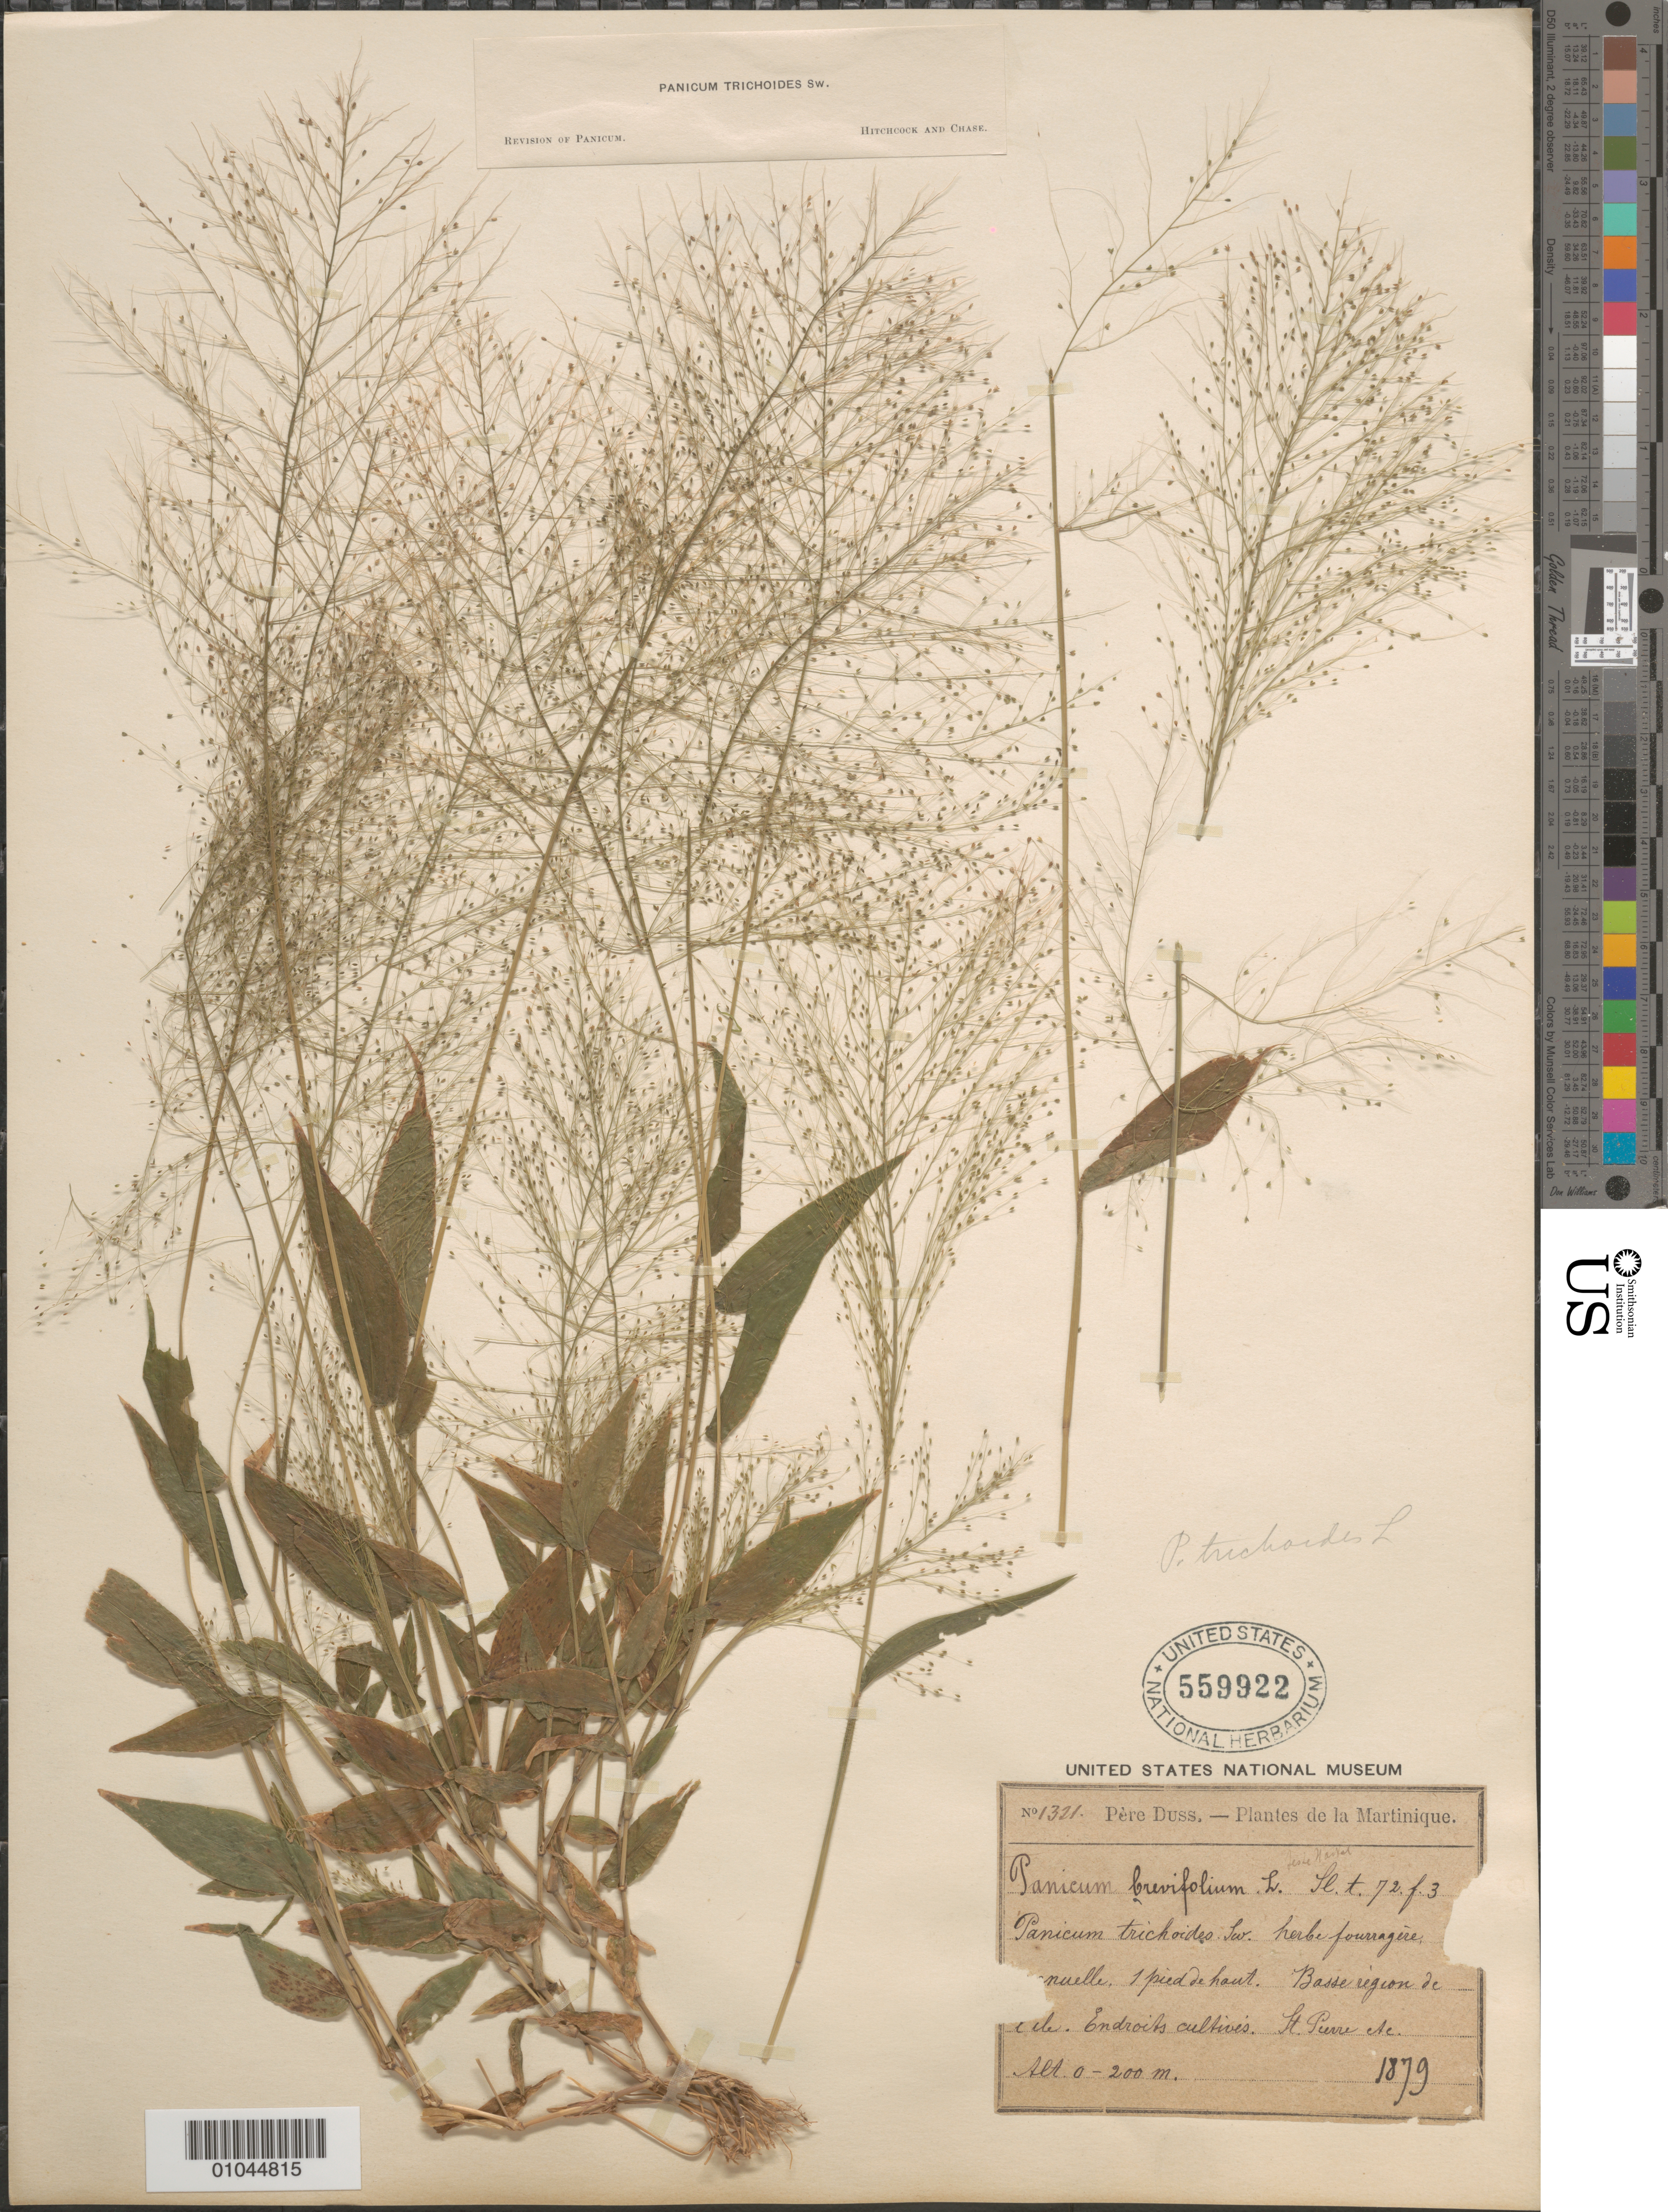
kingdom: Plantae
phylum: Tracheophyta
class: Liliopsida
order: Poales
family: Poaceae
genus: Panicum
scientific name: Panicum trichoides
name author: Sw.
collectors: Père Duss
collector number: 1321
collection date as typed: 1879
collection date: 1879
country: Martinique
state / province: Saint-Pierre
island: Martinique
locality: St. Pierre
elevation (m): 0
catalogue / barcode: US 559922